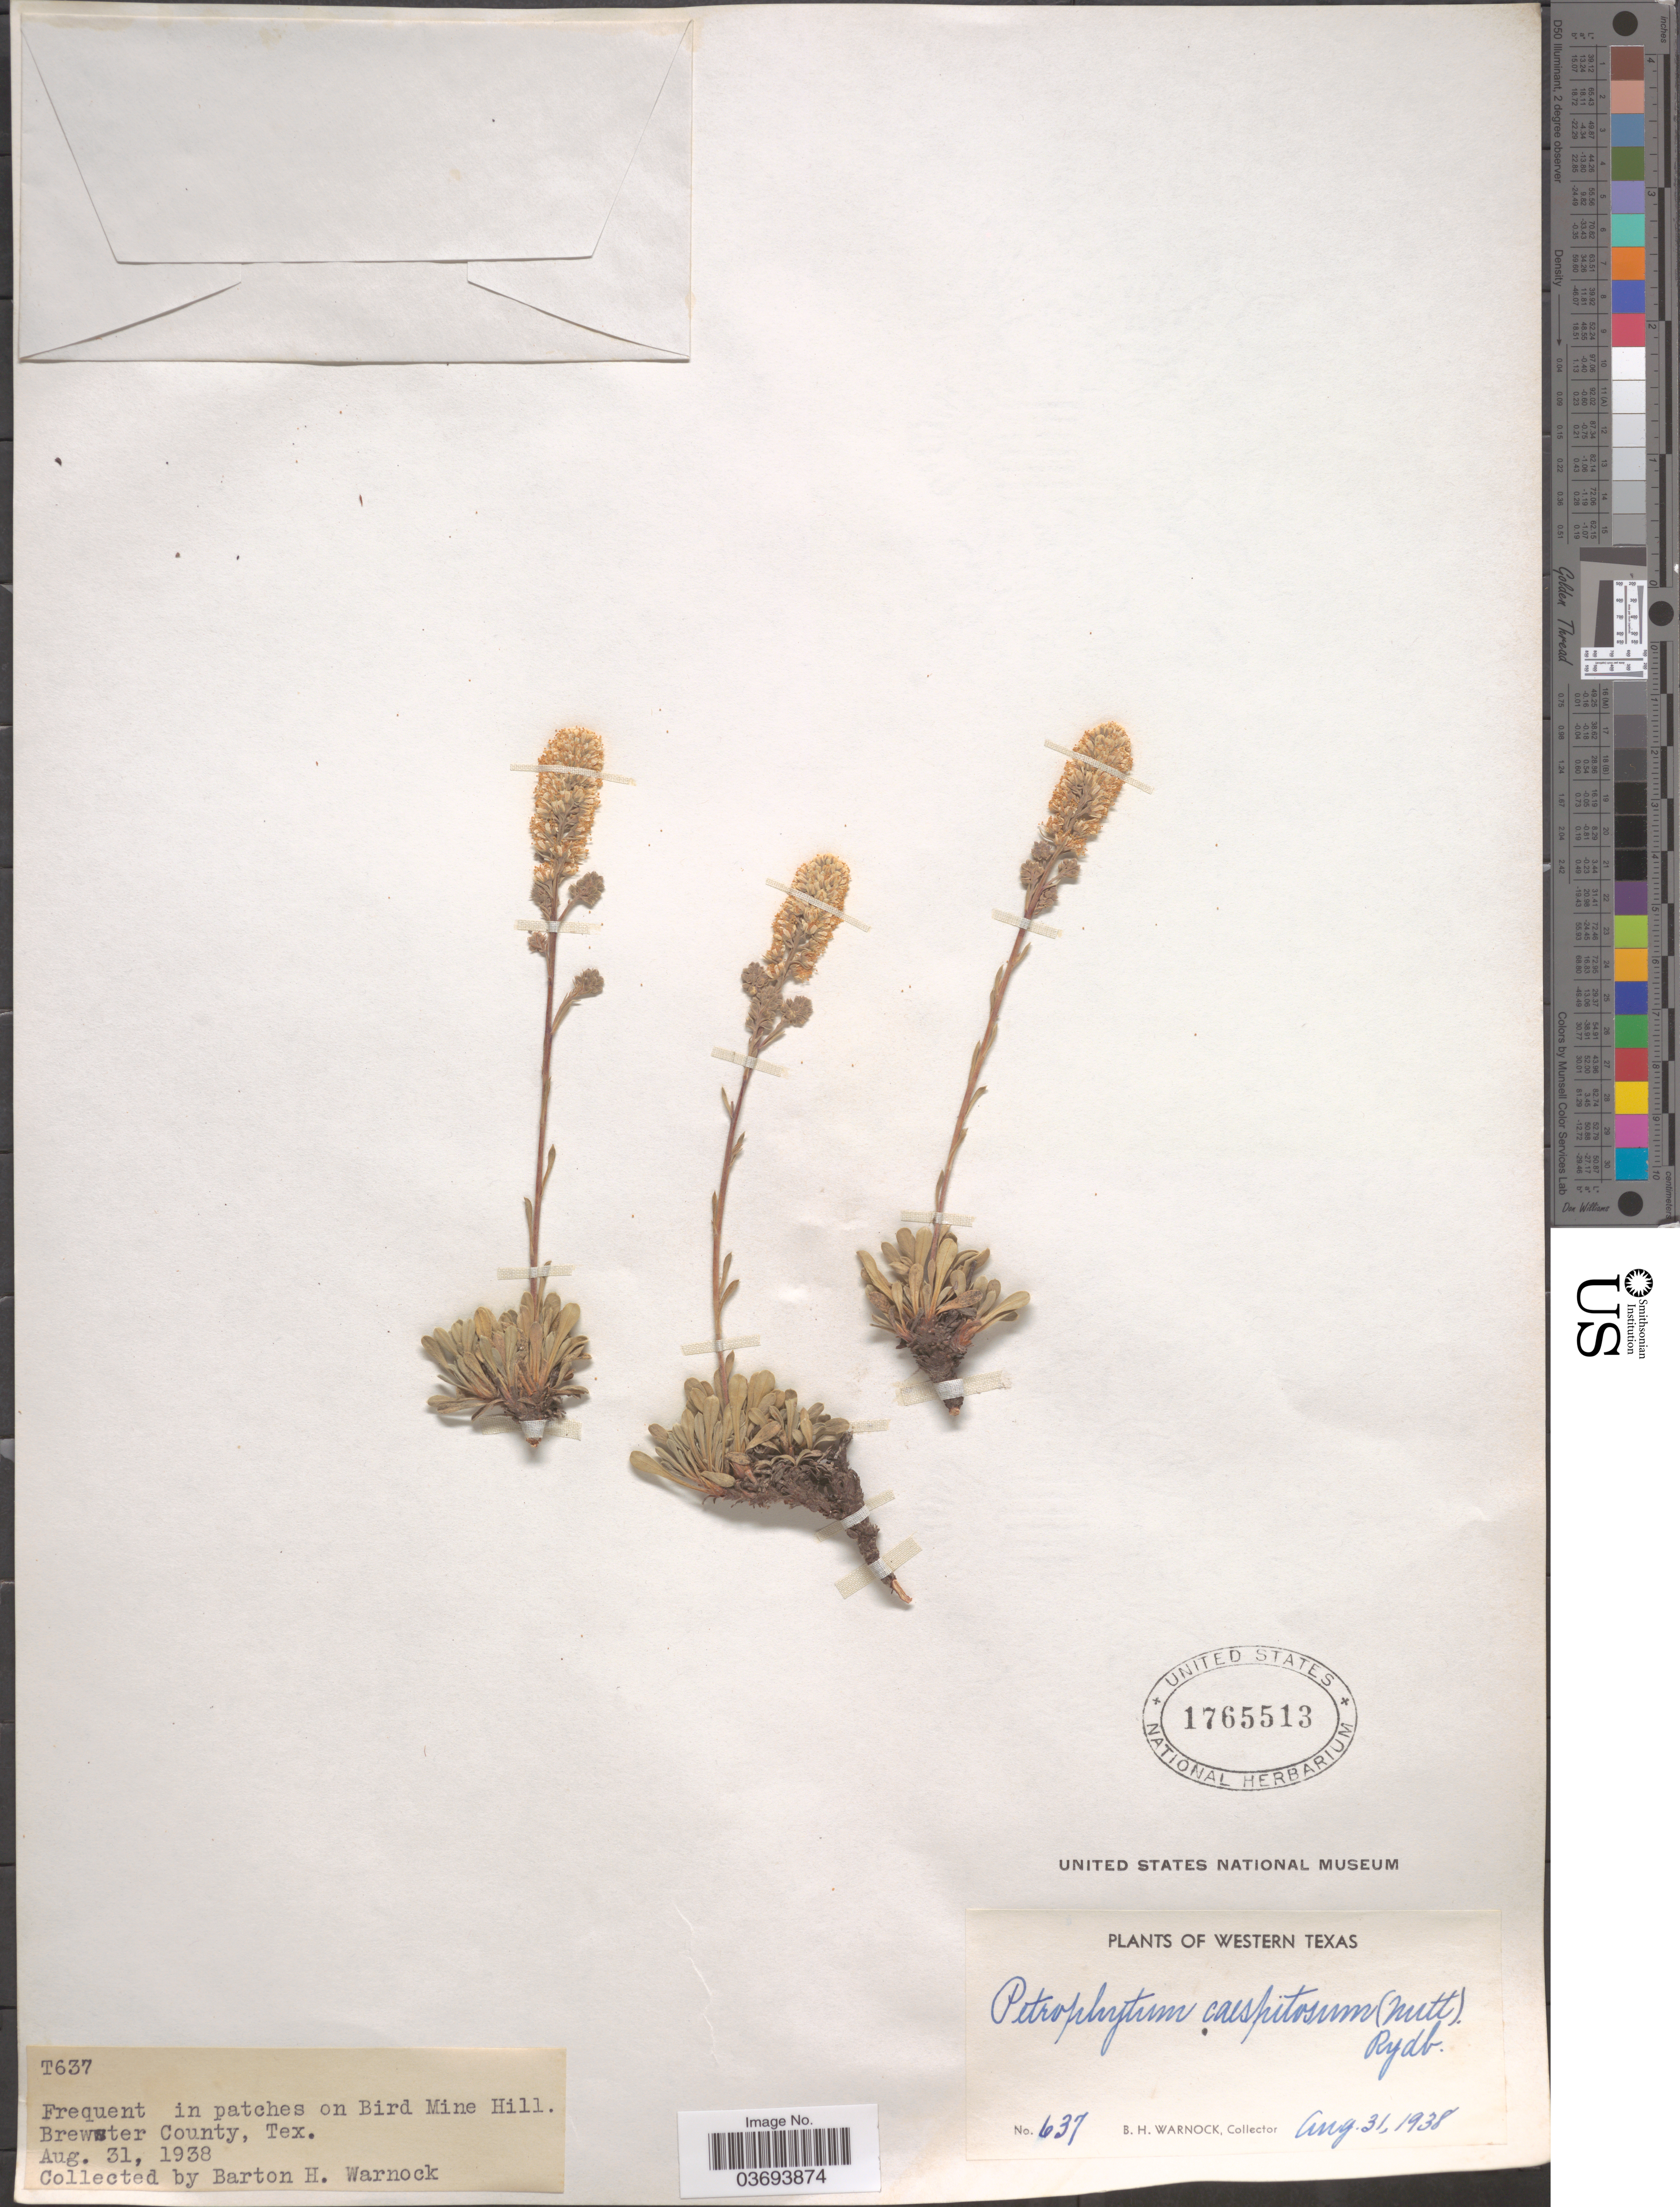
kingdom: Plantae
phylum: Tracheophyta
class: Magnoliopsida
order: Rosales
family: Rosaceae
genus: Petrophytum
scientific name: Petrophytum caespitosum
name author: (Nutt.) Rydb.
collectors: B. H. Warnock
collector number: T637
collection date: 1938-08-31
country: United States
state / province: Texas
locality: Western Texas. On Bird Mine Hill. Brewster County.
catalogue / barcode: US 1765513